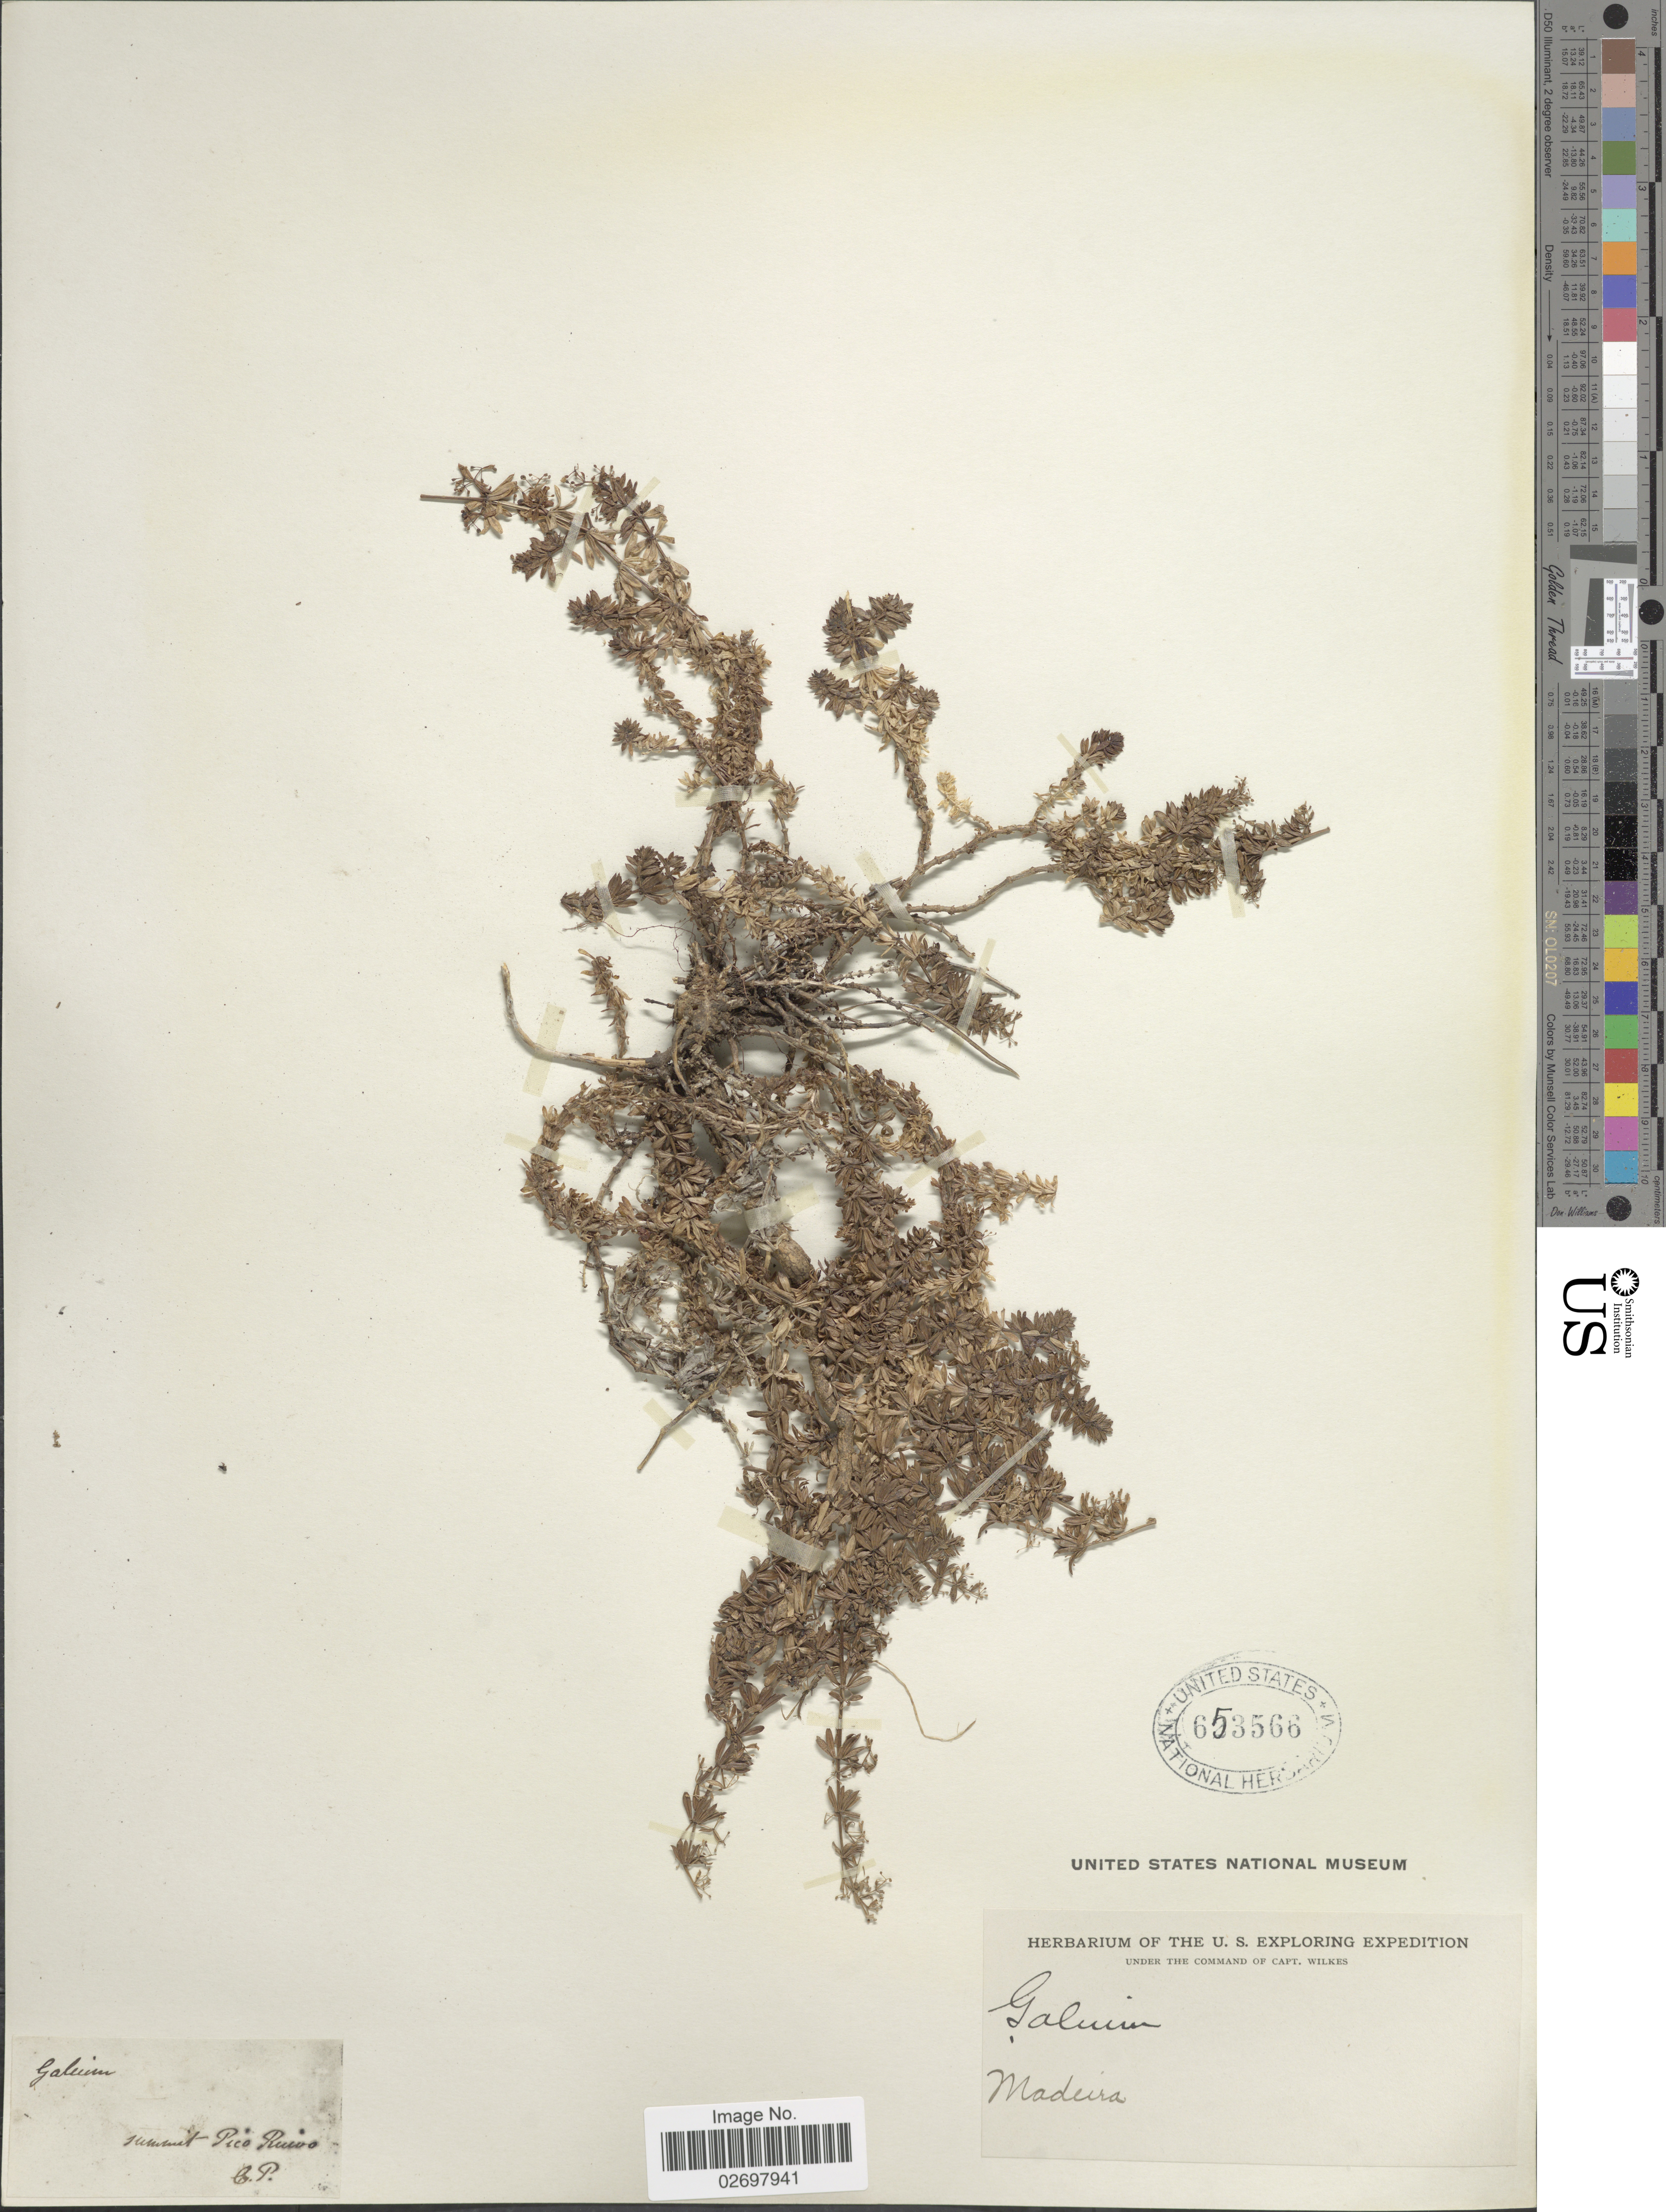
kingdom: Plantae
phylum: Tracheophyta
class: Magnoliopsida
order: Gentianales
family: Rubiaceae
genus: Galium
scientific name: Galium sp.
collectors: C. P.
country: Portugal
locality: Summit Pico Ruivo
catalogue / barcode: US 653566